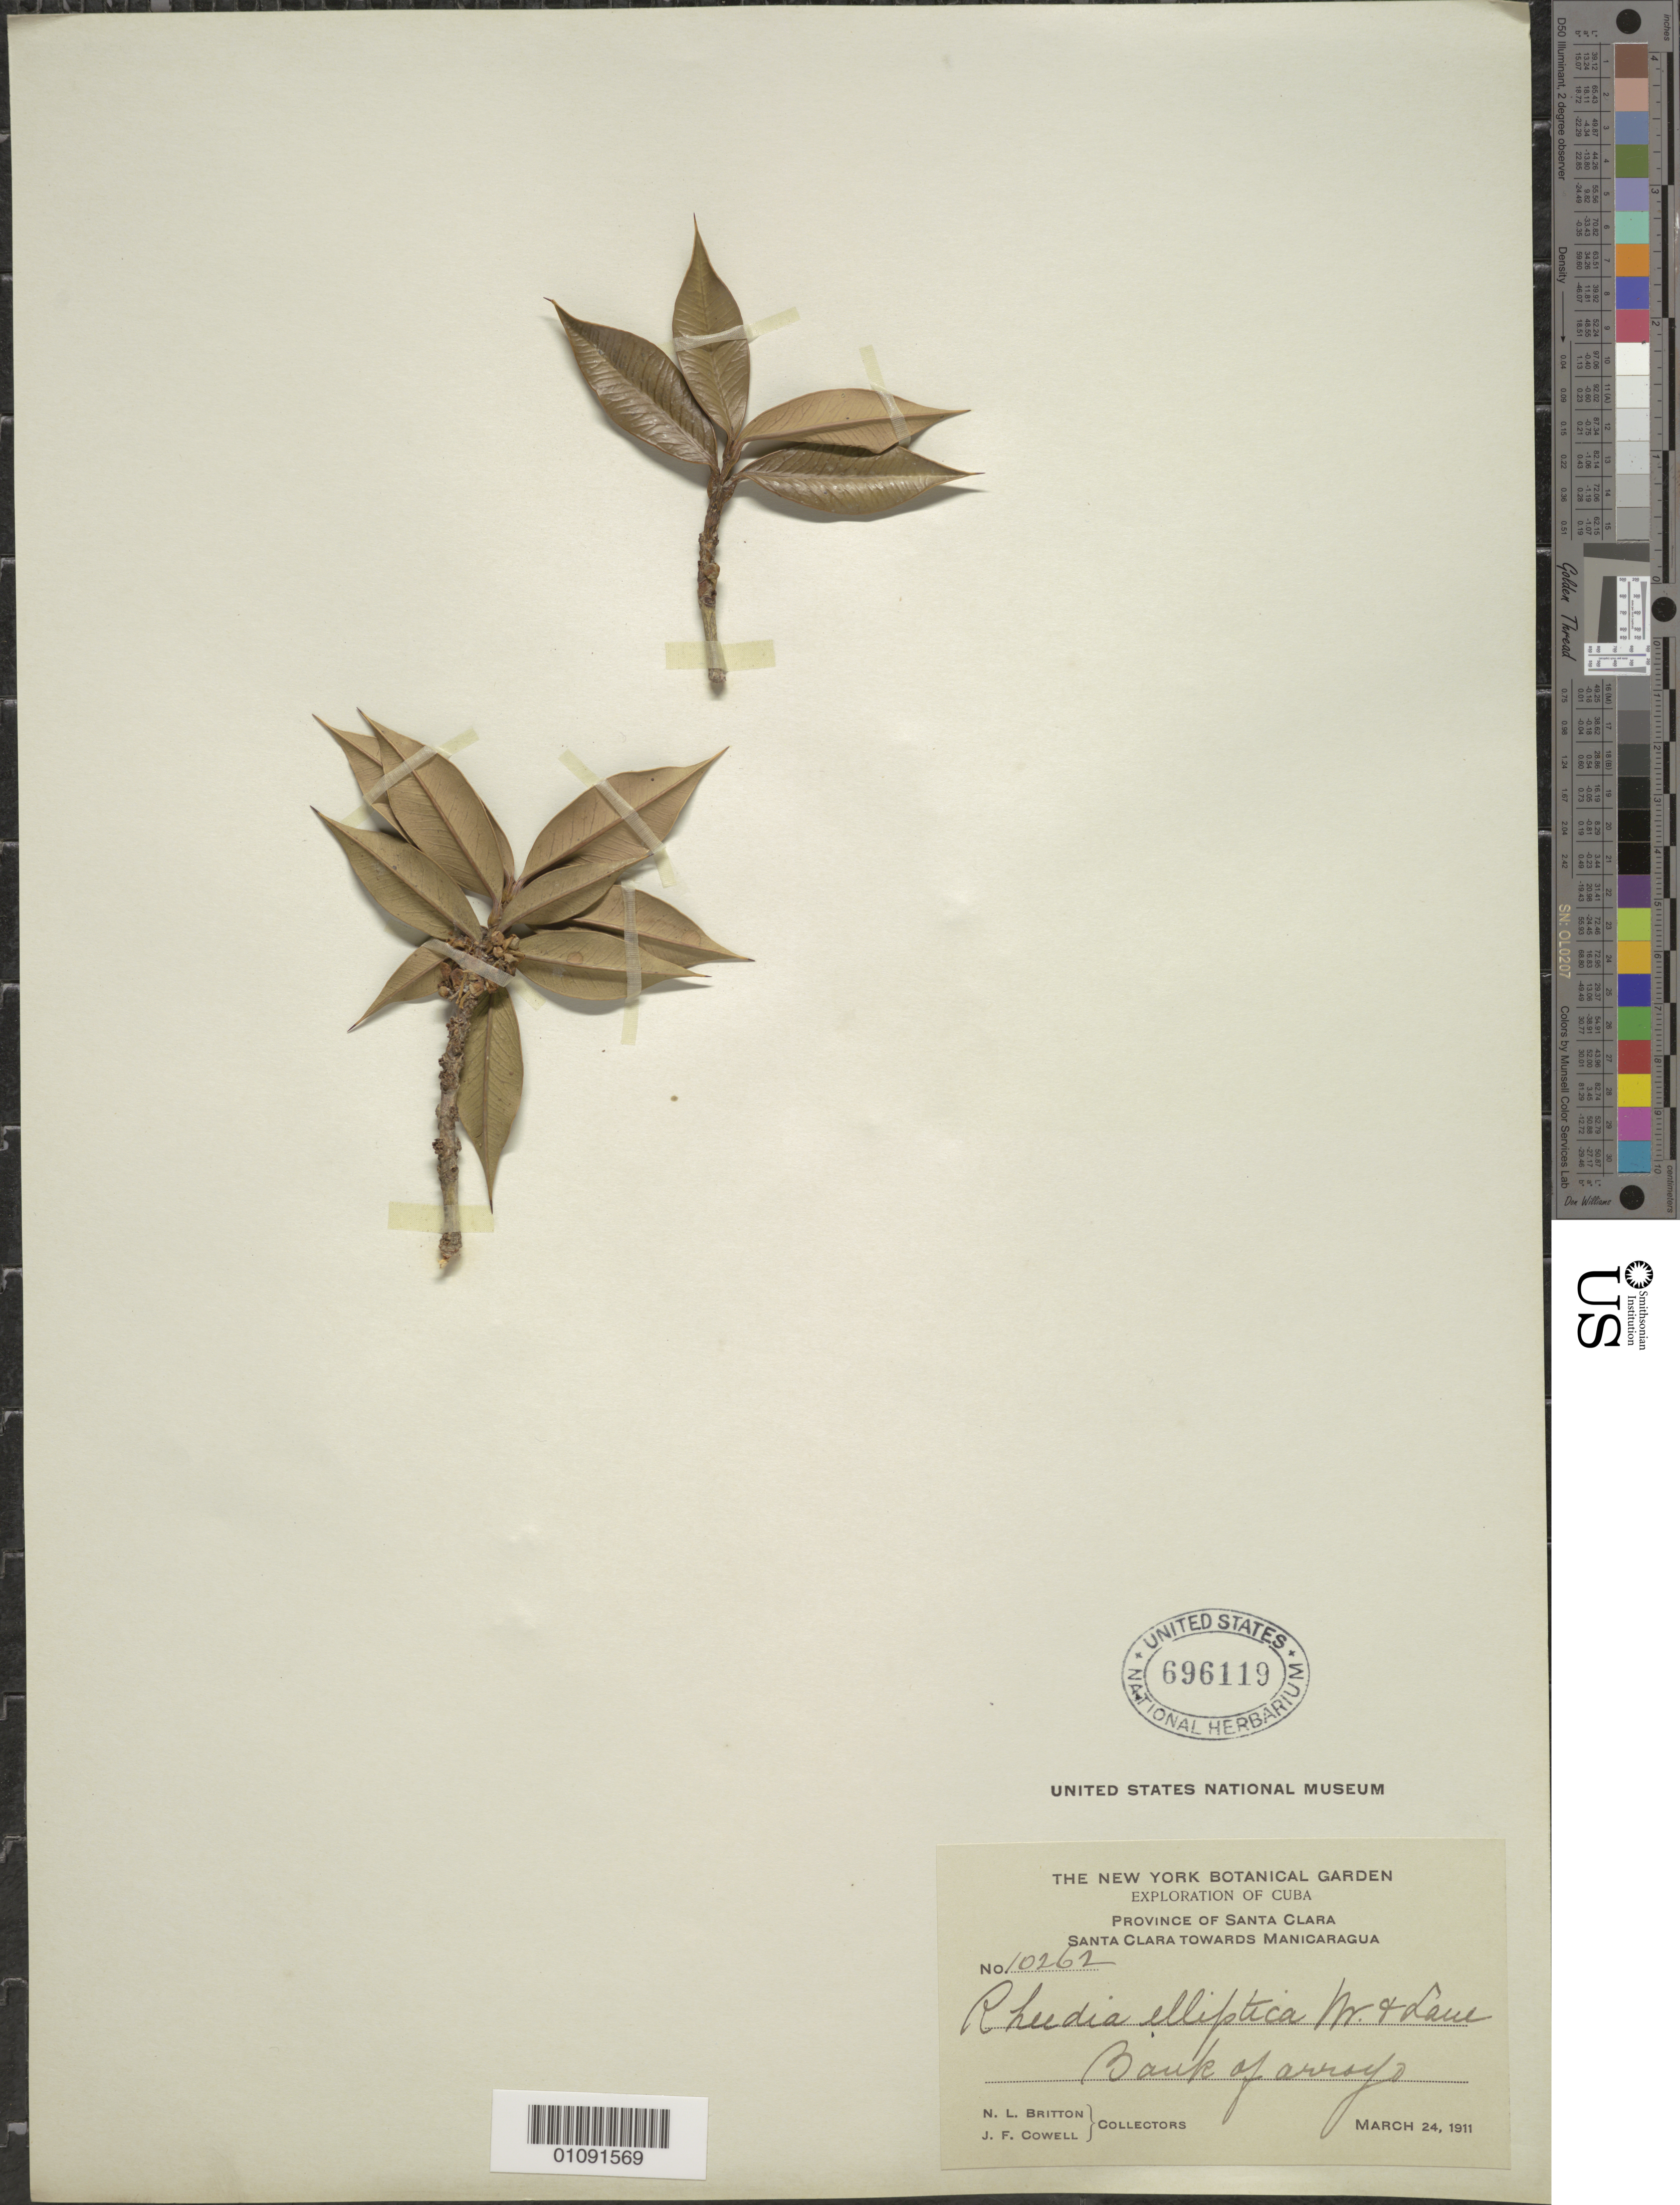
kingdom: Plantae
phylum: Tracheophyta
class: Magnoliopsida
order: Malpighiales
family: Clusiaceae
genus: Garcinia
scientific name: Garcinia pungens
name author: Borhidi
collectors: N. Britton & J. F. Cowell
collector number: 10262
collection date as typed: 24 Mar 1911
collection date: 1911-03-24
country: Cuba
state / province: Villa Clara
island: Cuba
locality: Santa Clara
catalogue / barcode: US 696119